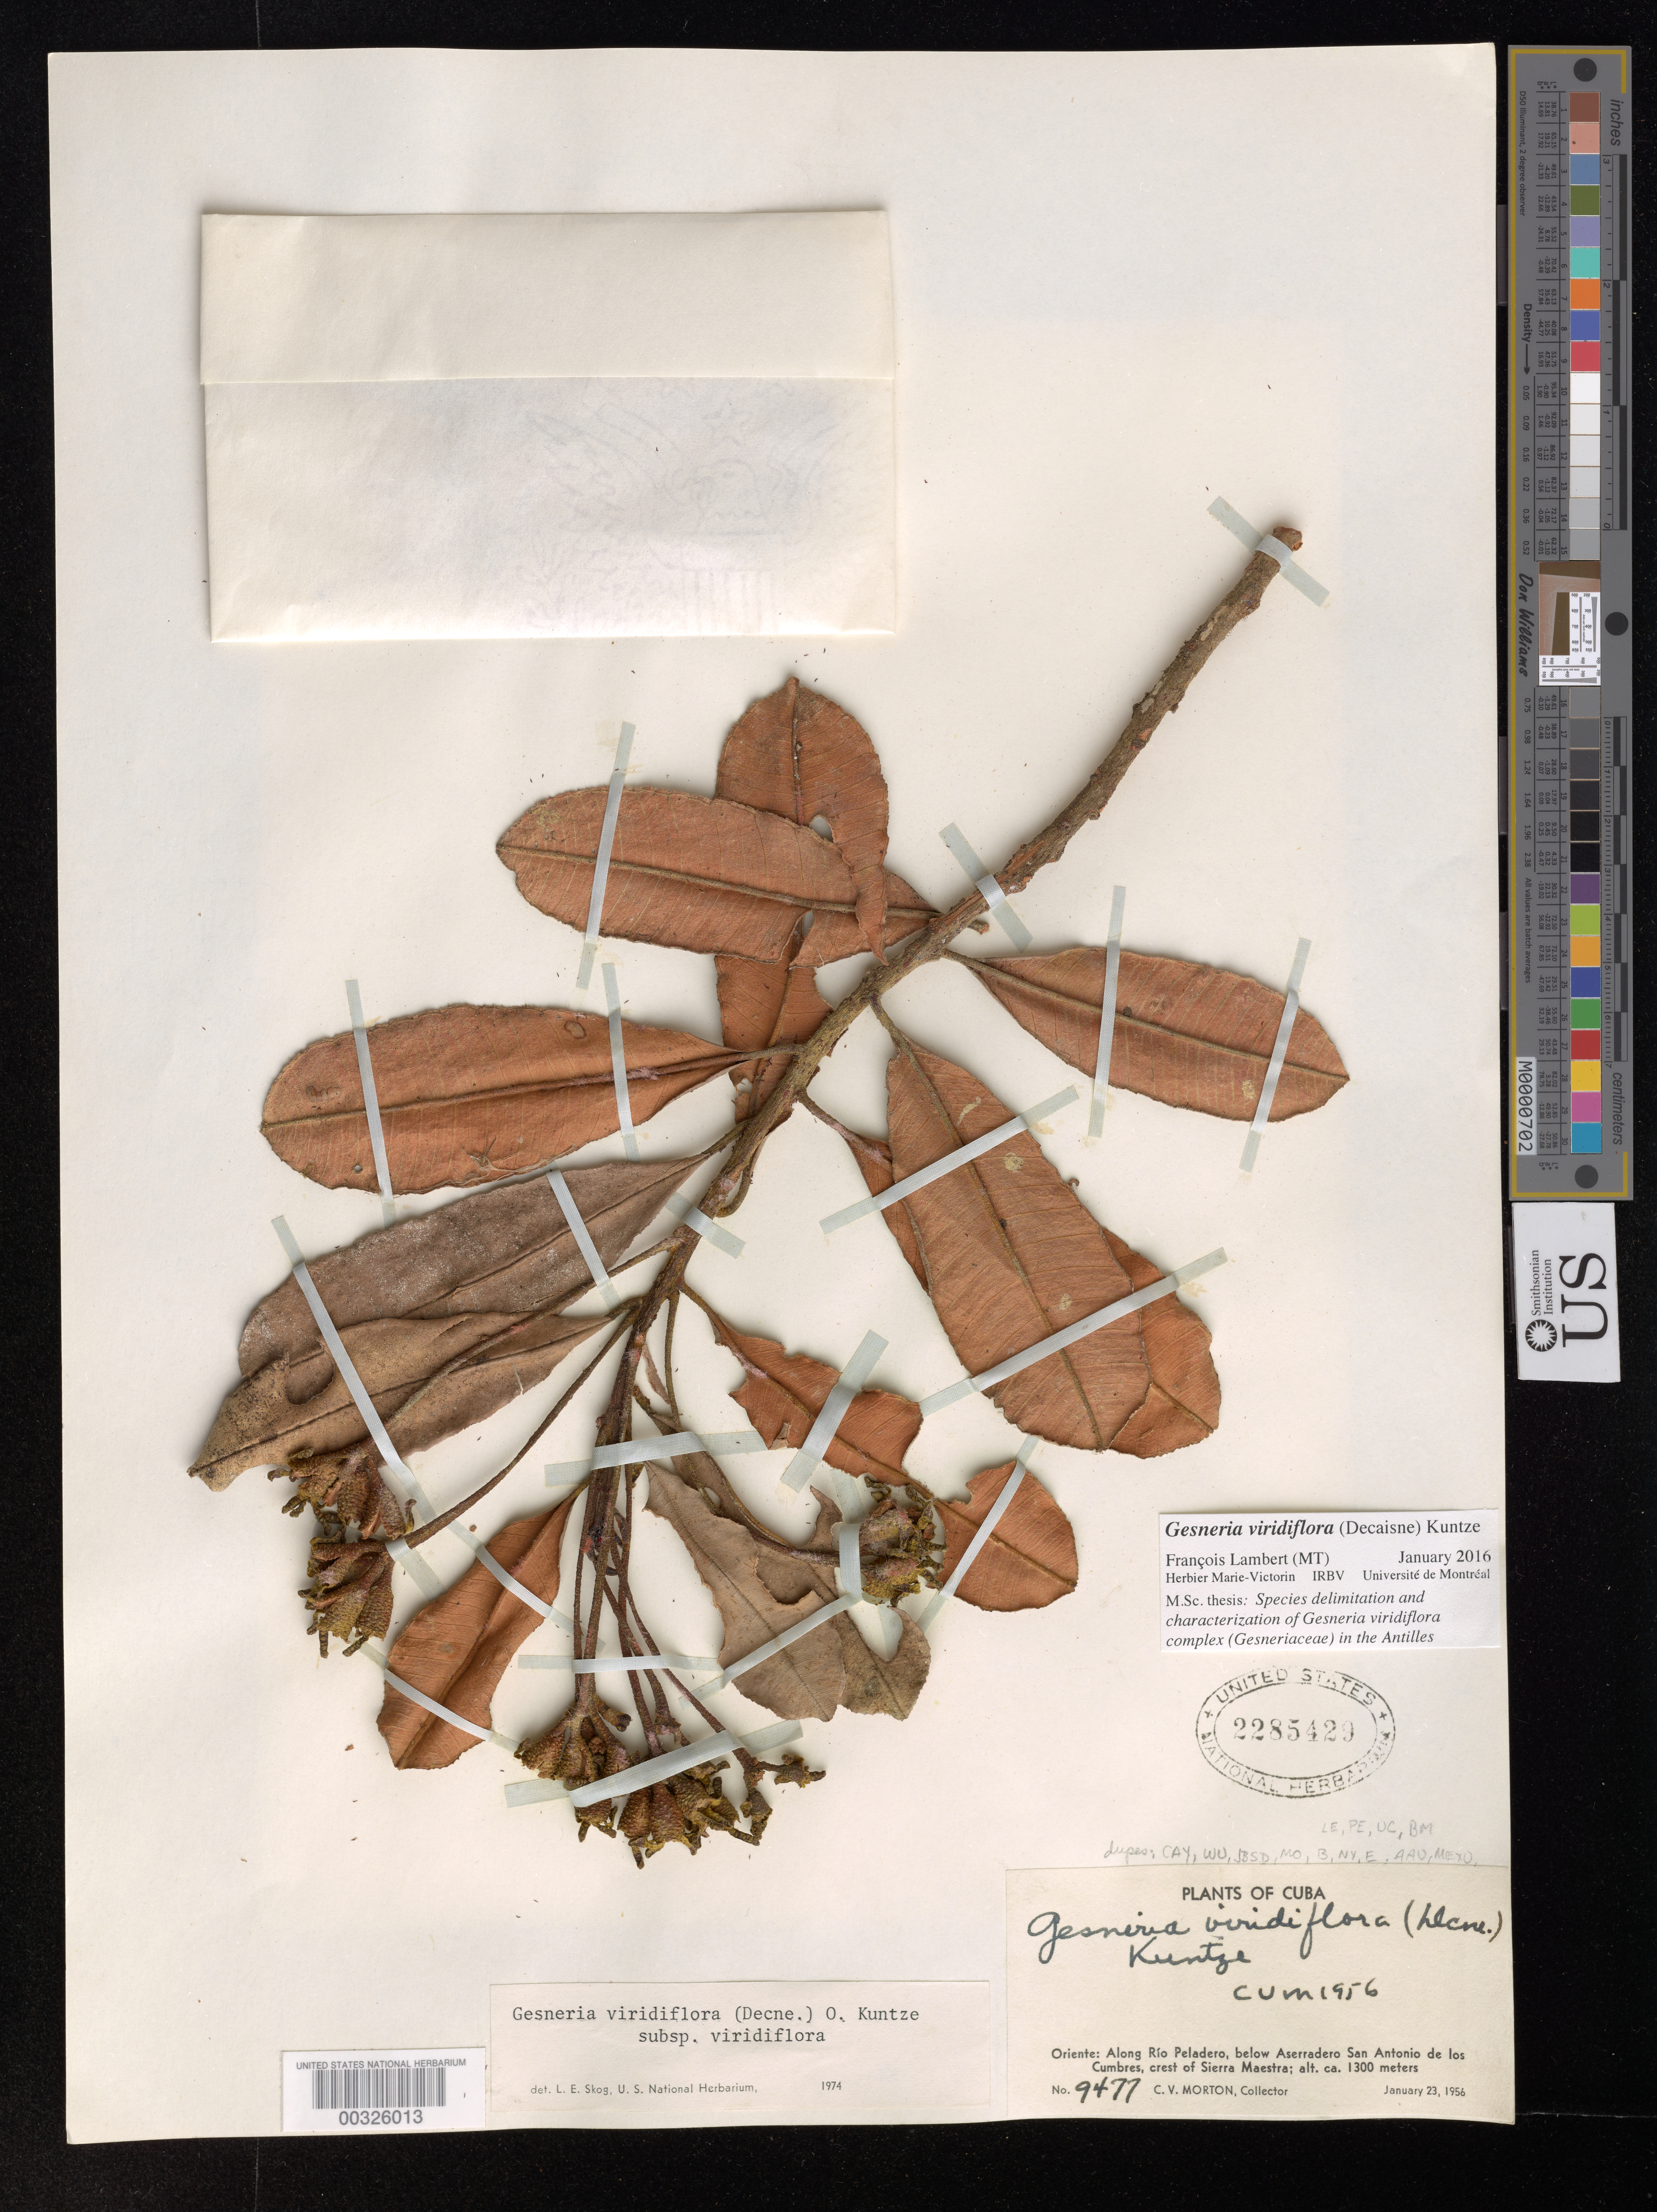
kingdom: Plantae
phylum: Tracheophyta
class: Magnoliopsida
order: Lamiales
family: Gesneriaceae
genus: Gesneria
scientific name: Gesneria viridiflora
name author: (Decne.) Kuntze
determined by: Lambert, Francois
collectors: C. V. Morton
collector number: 9477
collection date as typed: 23 Jan 1956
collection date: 1956-01-23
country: Cuba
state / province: Oriente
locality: Along Rio Peladero, below Aserradero San Antonio de Los Cumbres, crest of Sierra Maestra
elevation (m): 1300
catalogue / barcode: US 2285429